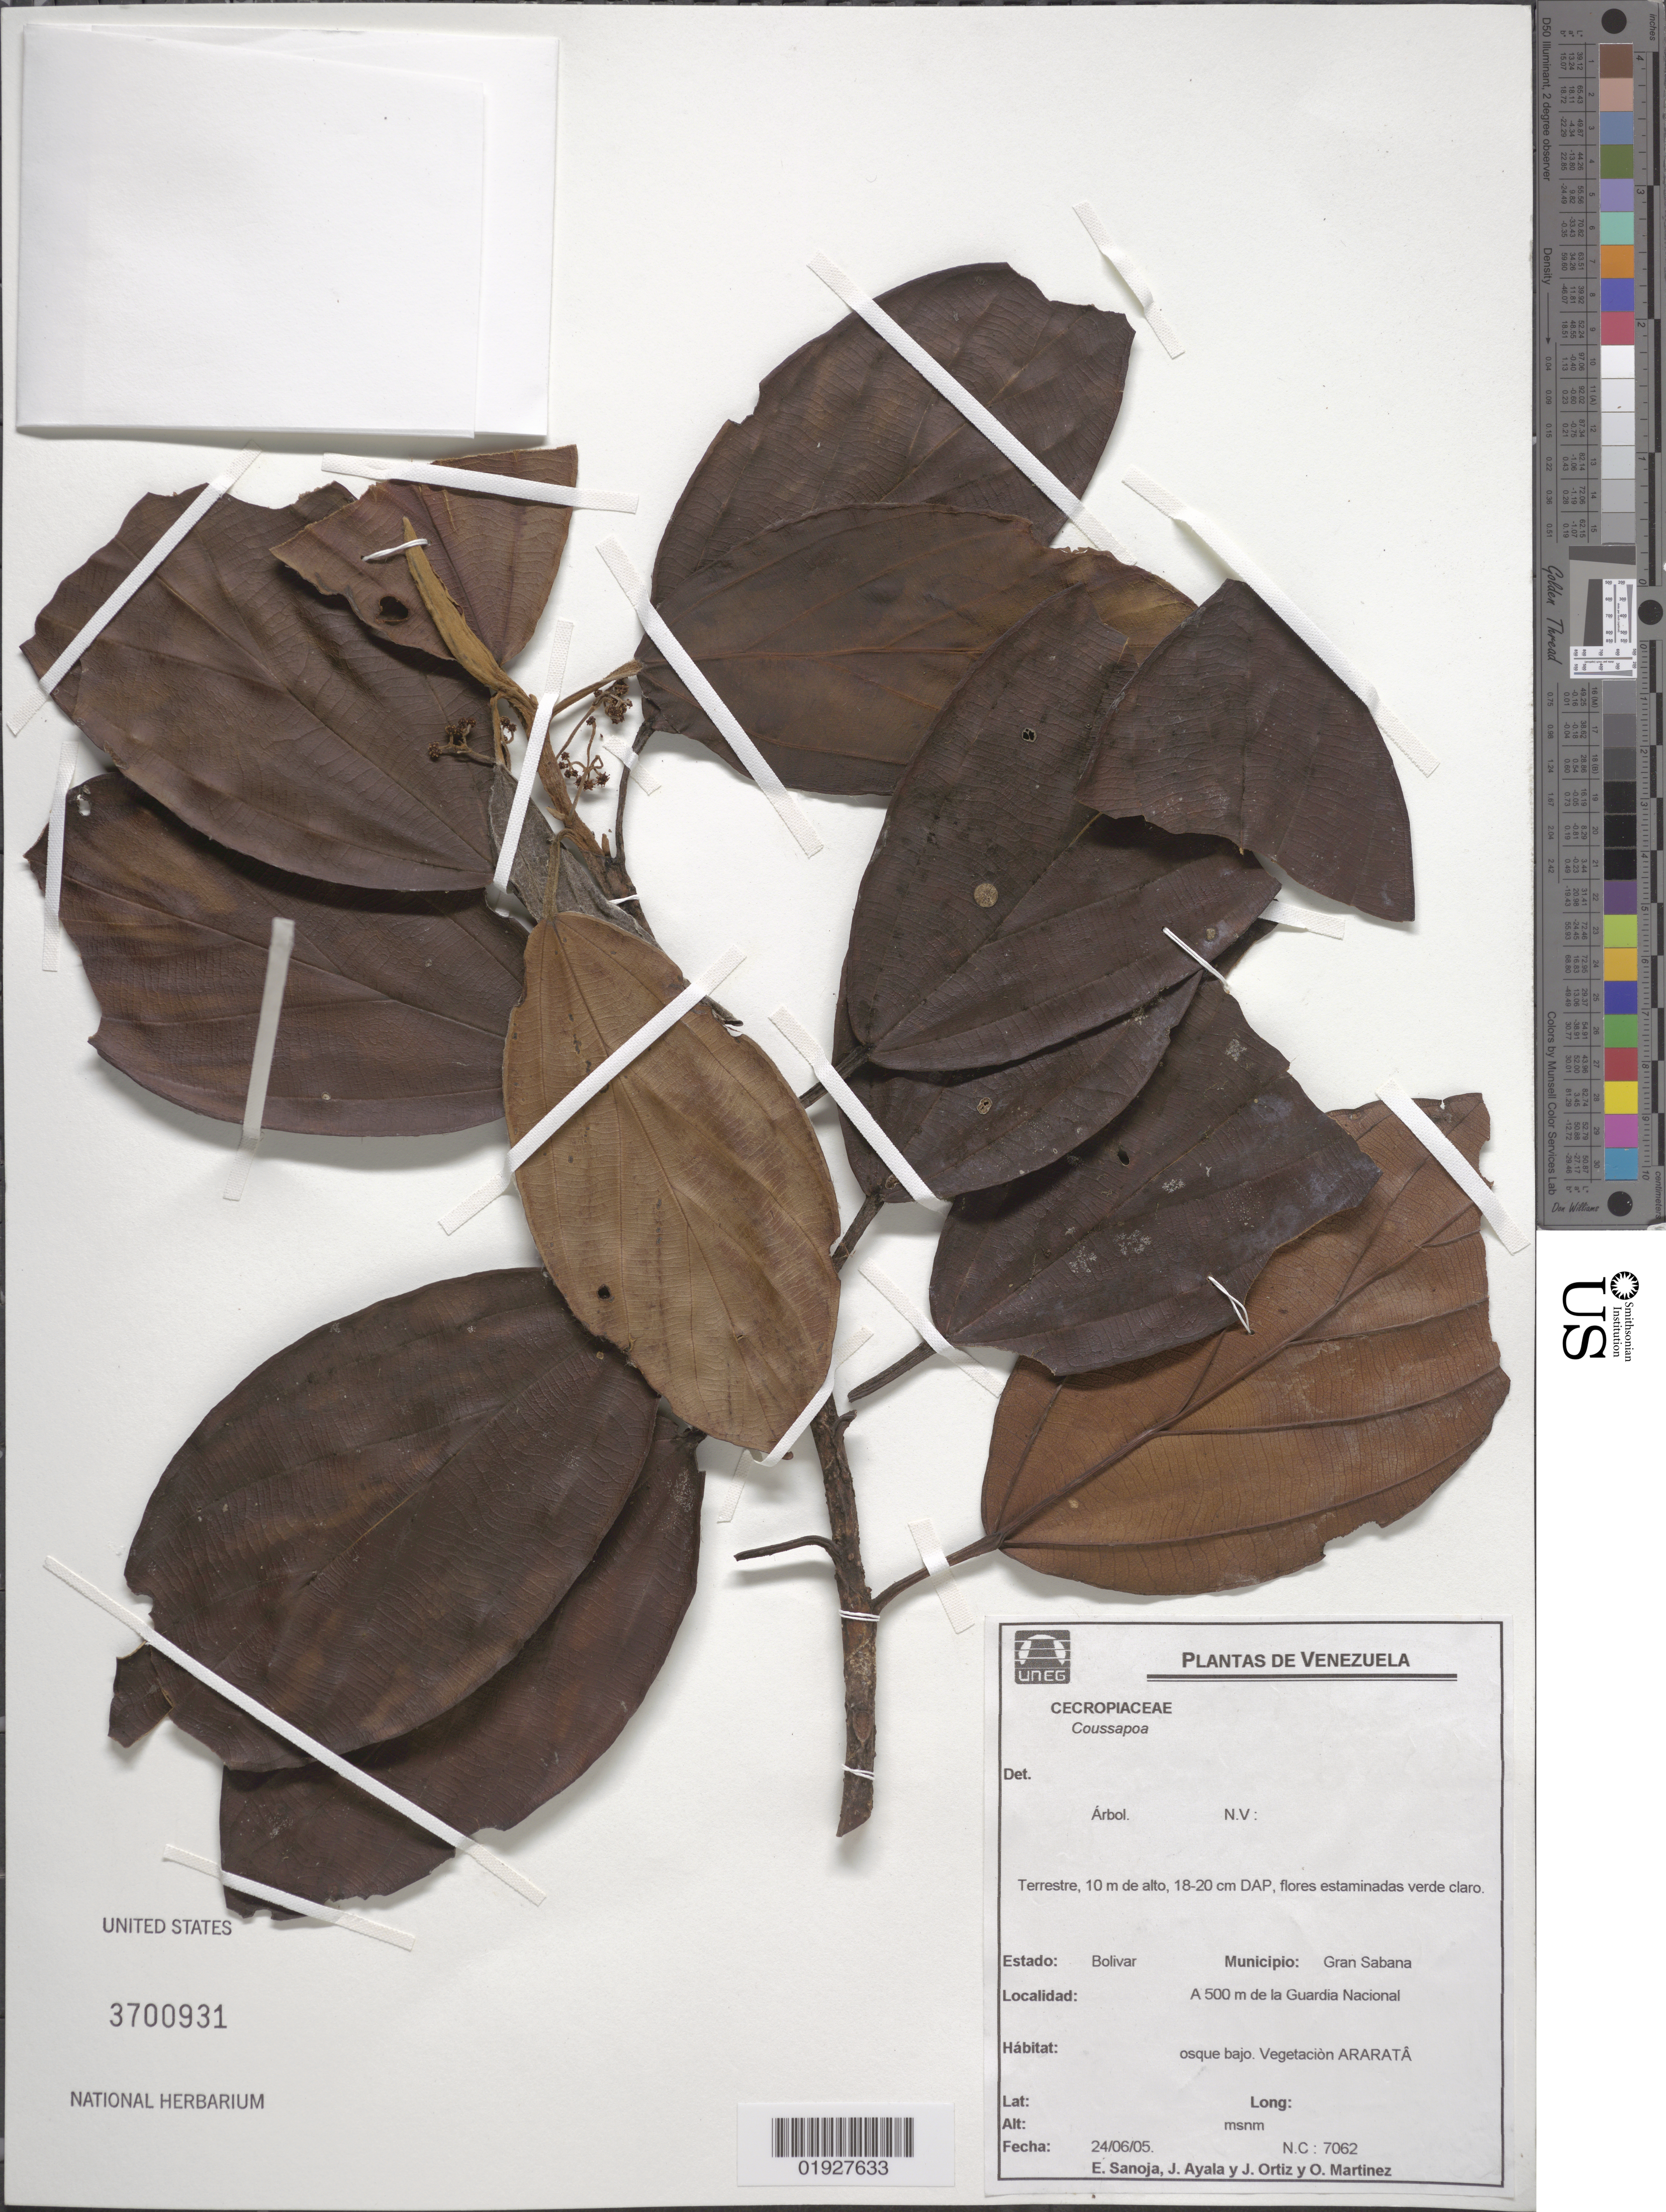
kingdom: Plantae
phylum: Tracheophyta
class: Magnoliopsida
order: Rosales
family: Urticaceae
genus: Coussapoa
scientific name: Coussapoa sp.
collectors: E. Sanoja, J. Ayala, J. Ortiz & O. Martínez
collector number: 7062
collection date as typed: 24 June 2005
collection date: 2005-06-24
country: Venezuela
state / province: Bolivar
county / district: Gran Sabana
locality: A 500 m de la Guardia Nacional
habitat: Osque bajo. Vegetacion ARARATA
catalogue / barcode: US 3700931